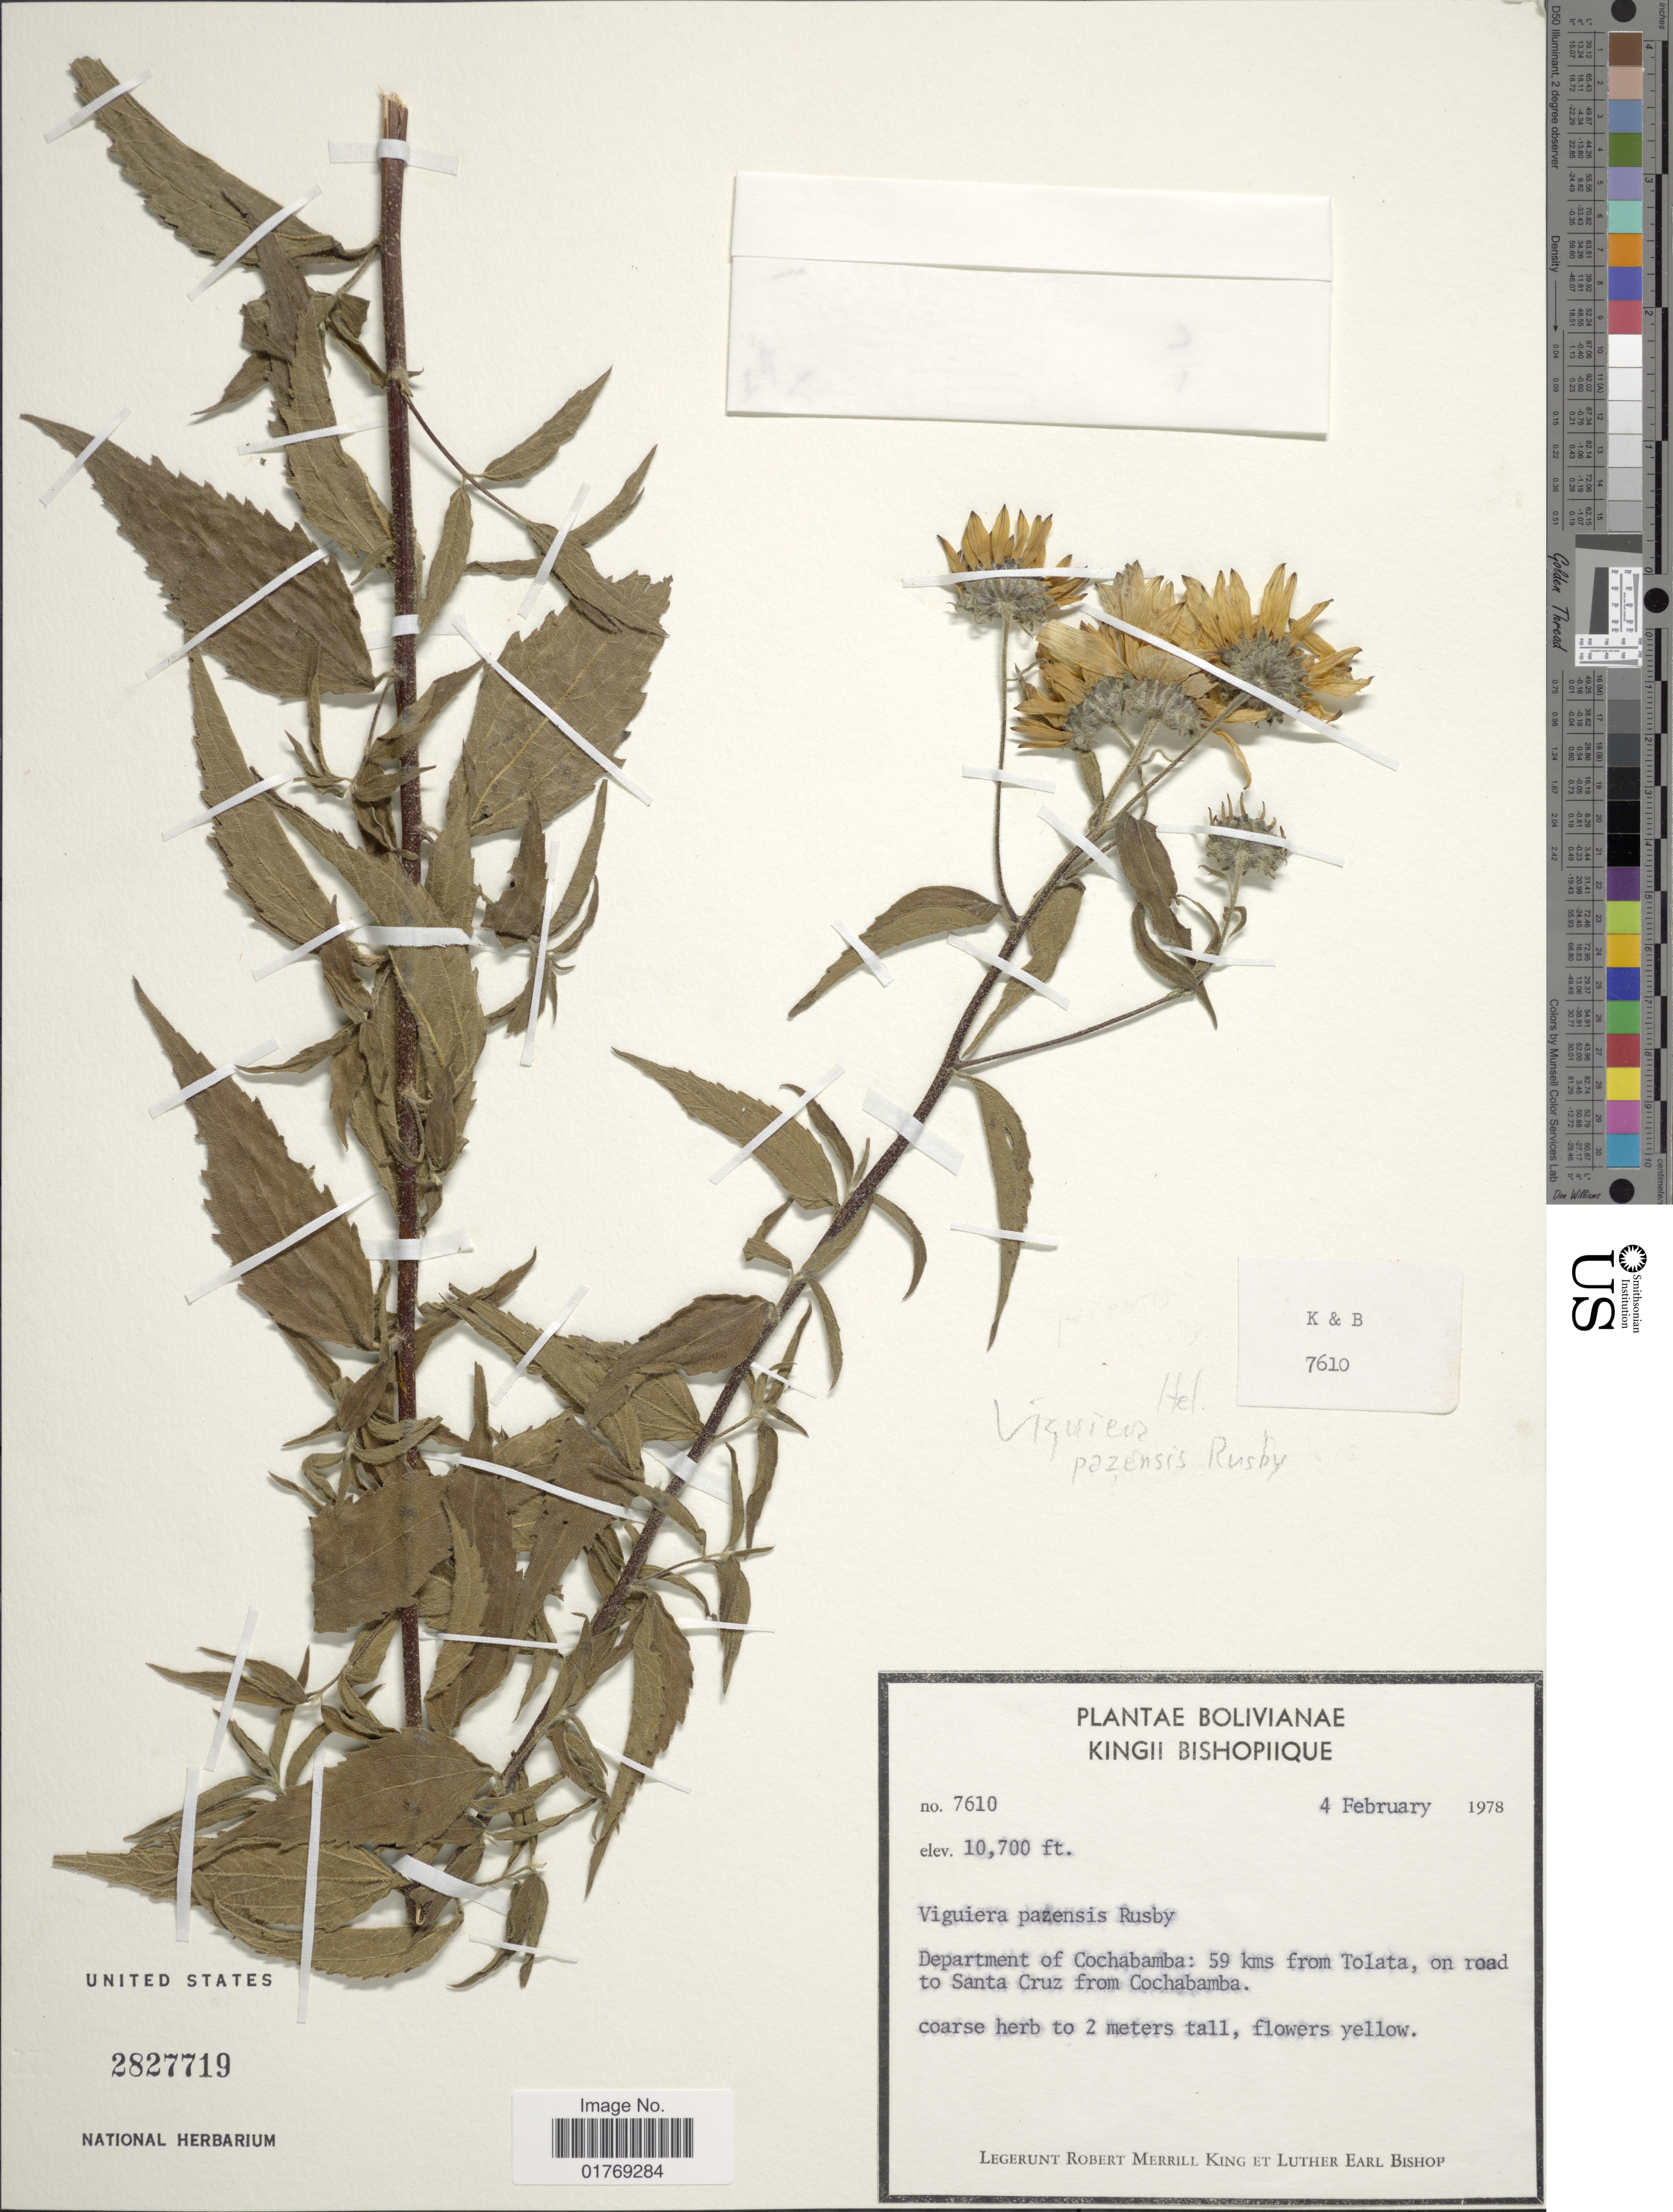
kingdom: Plantae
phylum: Tracheophyta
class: Magnoliopsida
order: Asterales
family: Asteraceae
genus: Viguiera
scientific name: Viguiera sp.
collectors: R. M. King & L. E. Bishop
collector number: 7610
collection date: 1978-02-04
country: Bolivia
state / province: Cochabamba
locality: Department of Cochabamba: 59 kms from Tolata, on road to Santa Cruz from Cochabamba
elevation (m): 3261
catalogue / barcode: US 2827719